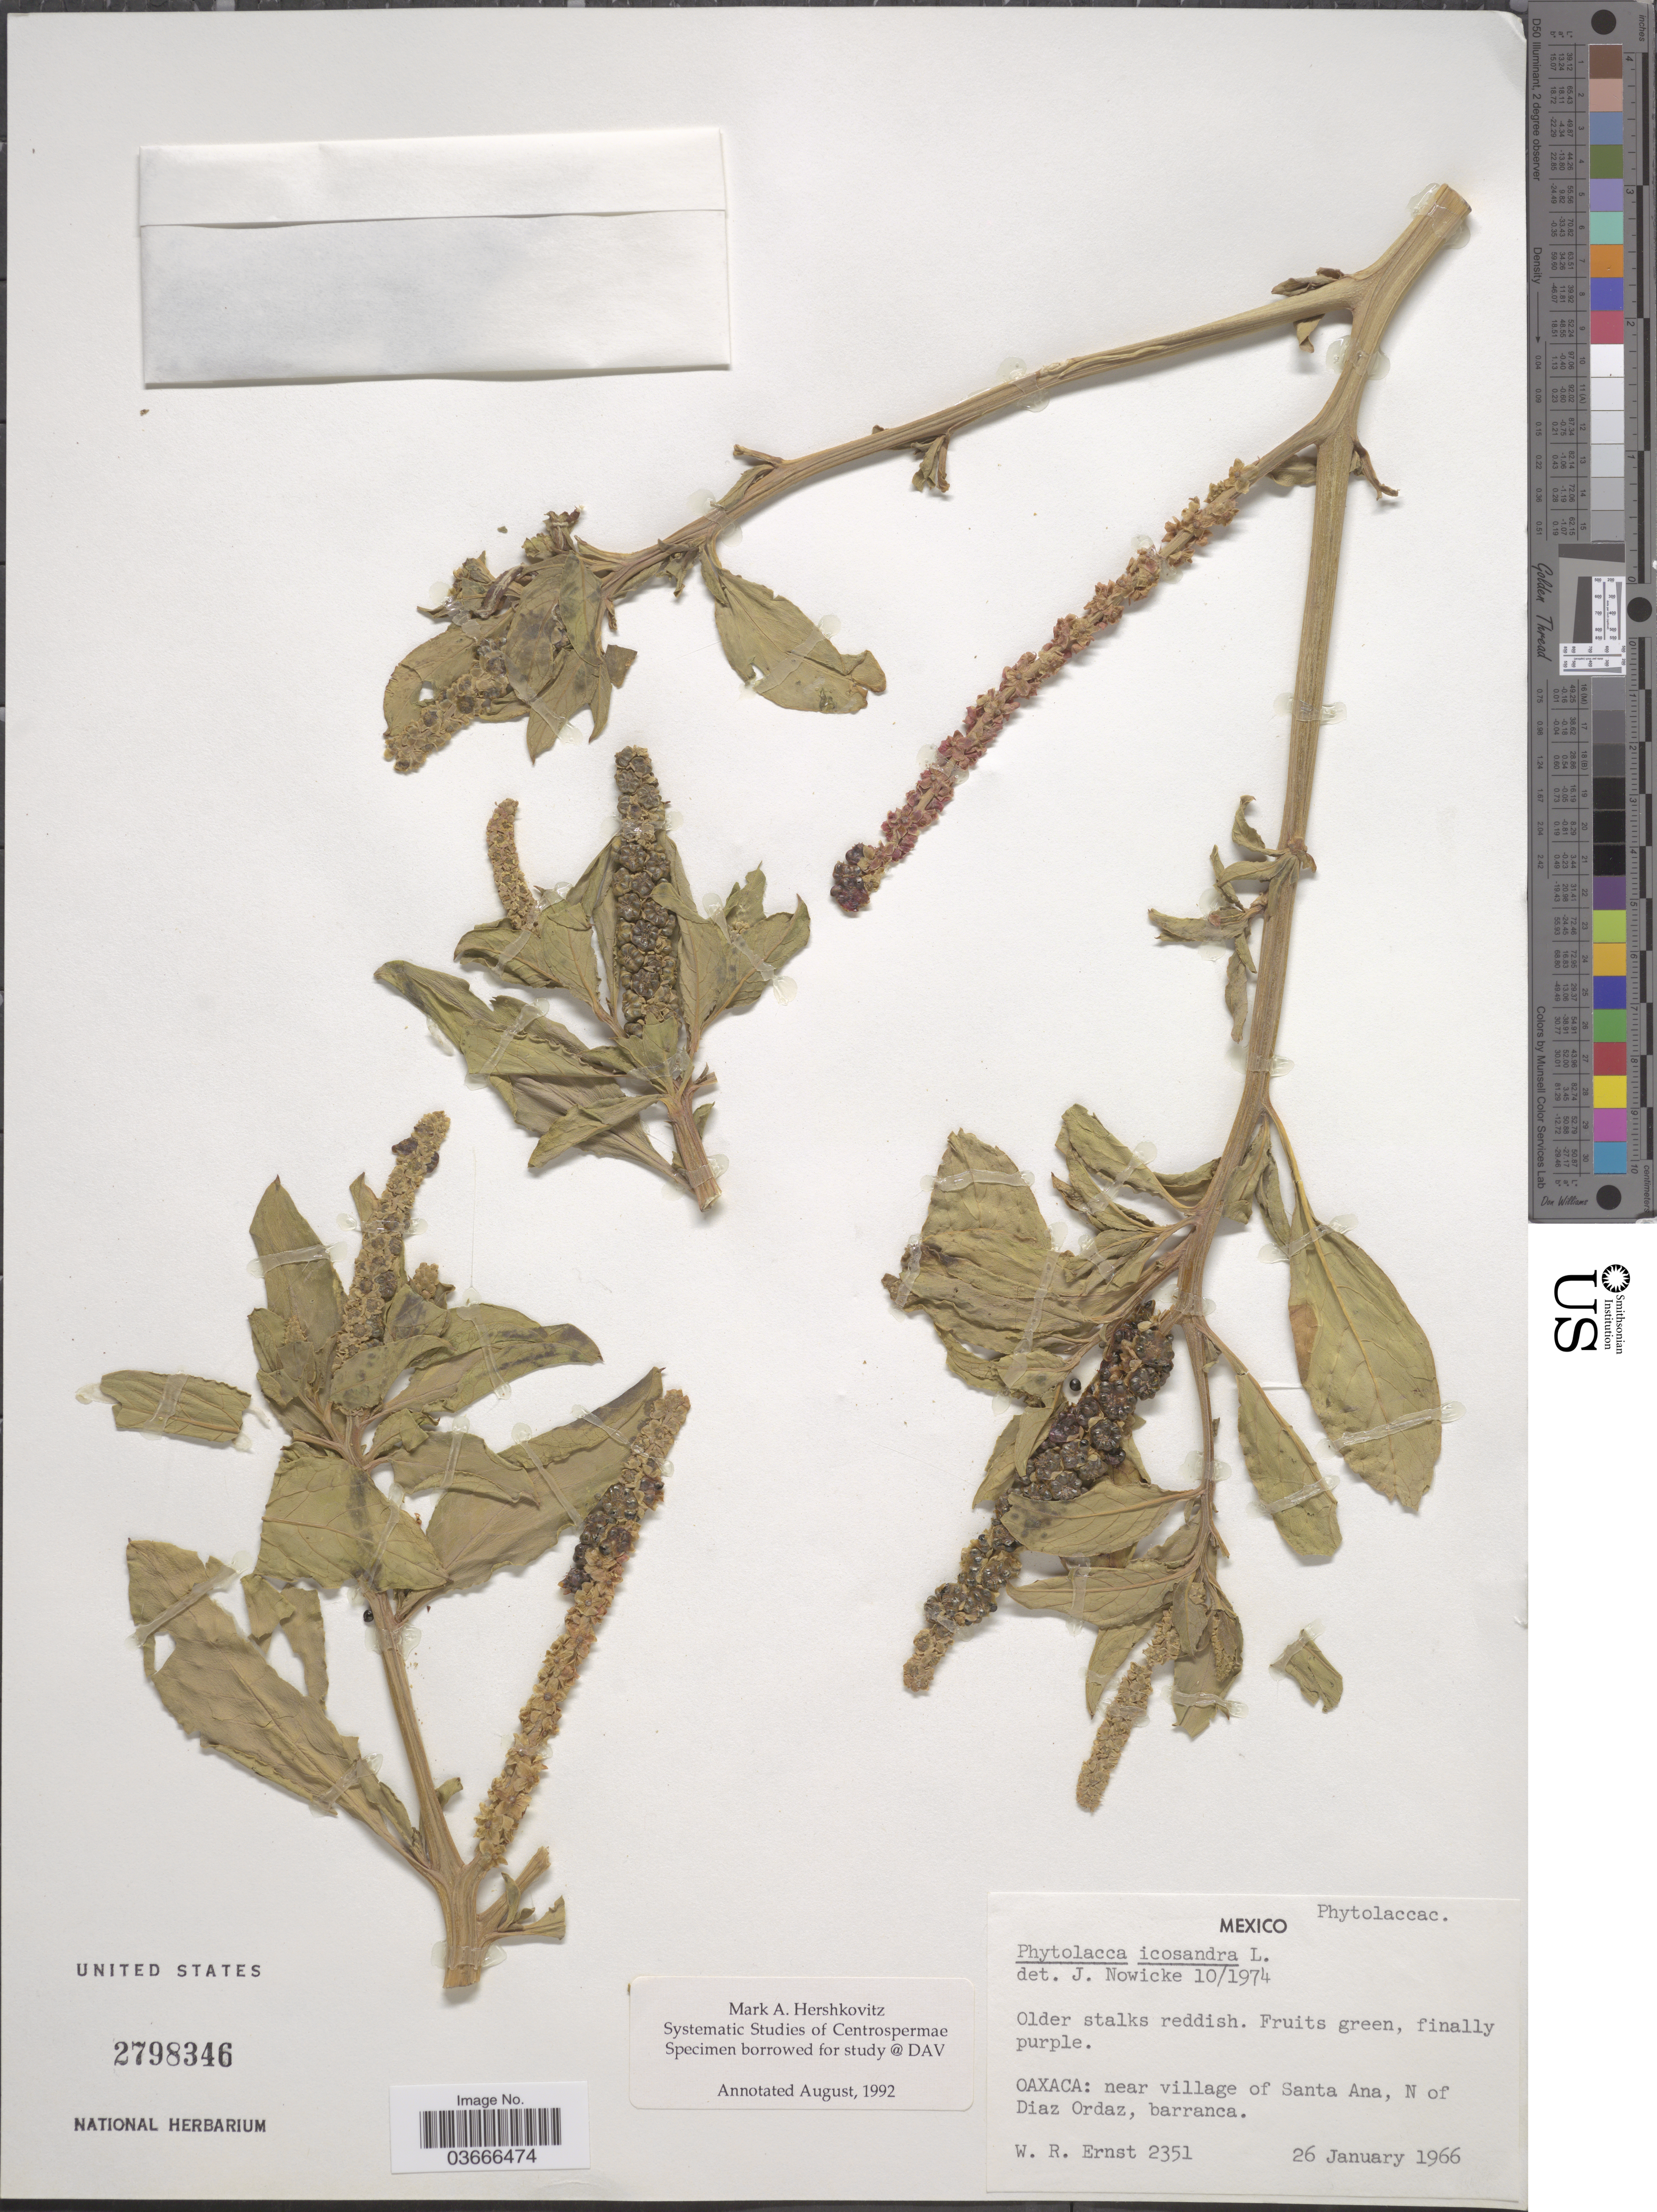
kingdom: Plantae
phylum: Tracheophyta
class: Magnoliopsida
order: Caryophyllales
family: Phytolaccaceae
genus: Phytolacca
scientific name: Phytolacca icosandra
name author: L.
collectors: W. R. Ernst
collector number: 2351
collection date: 1966-01-26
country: Mexico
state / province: Oaxaca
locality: Near village of Santa Ana, N of Diaz Ordaz, barranca.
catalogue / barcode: US 2798346